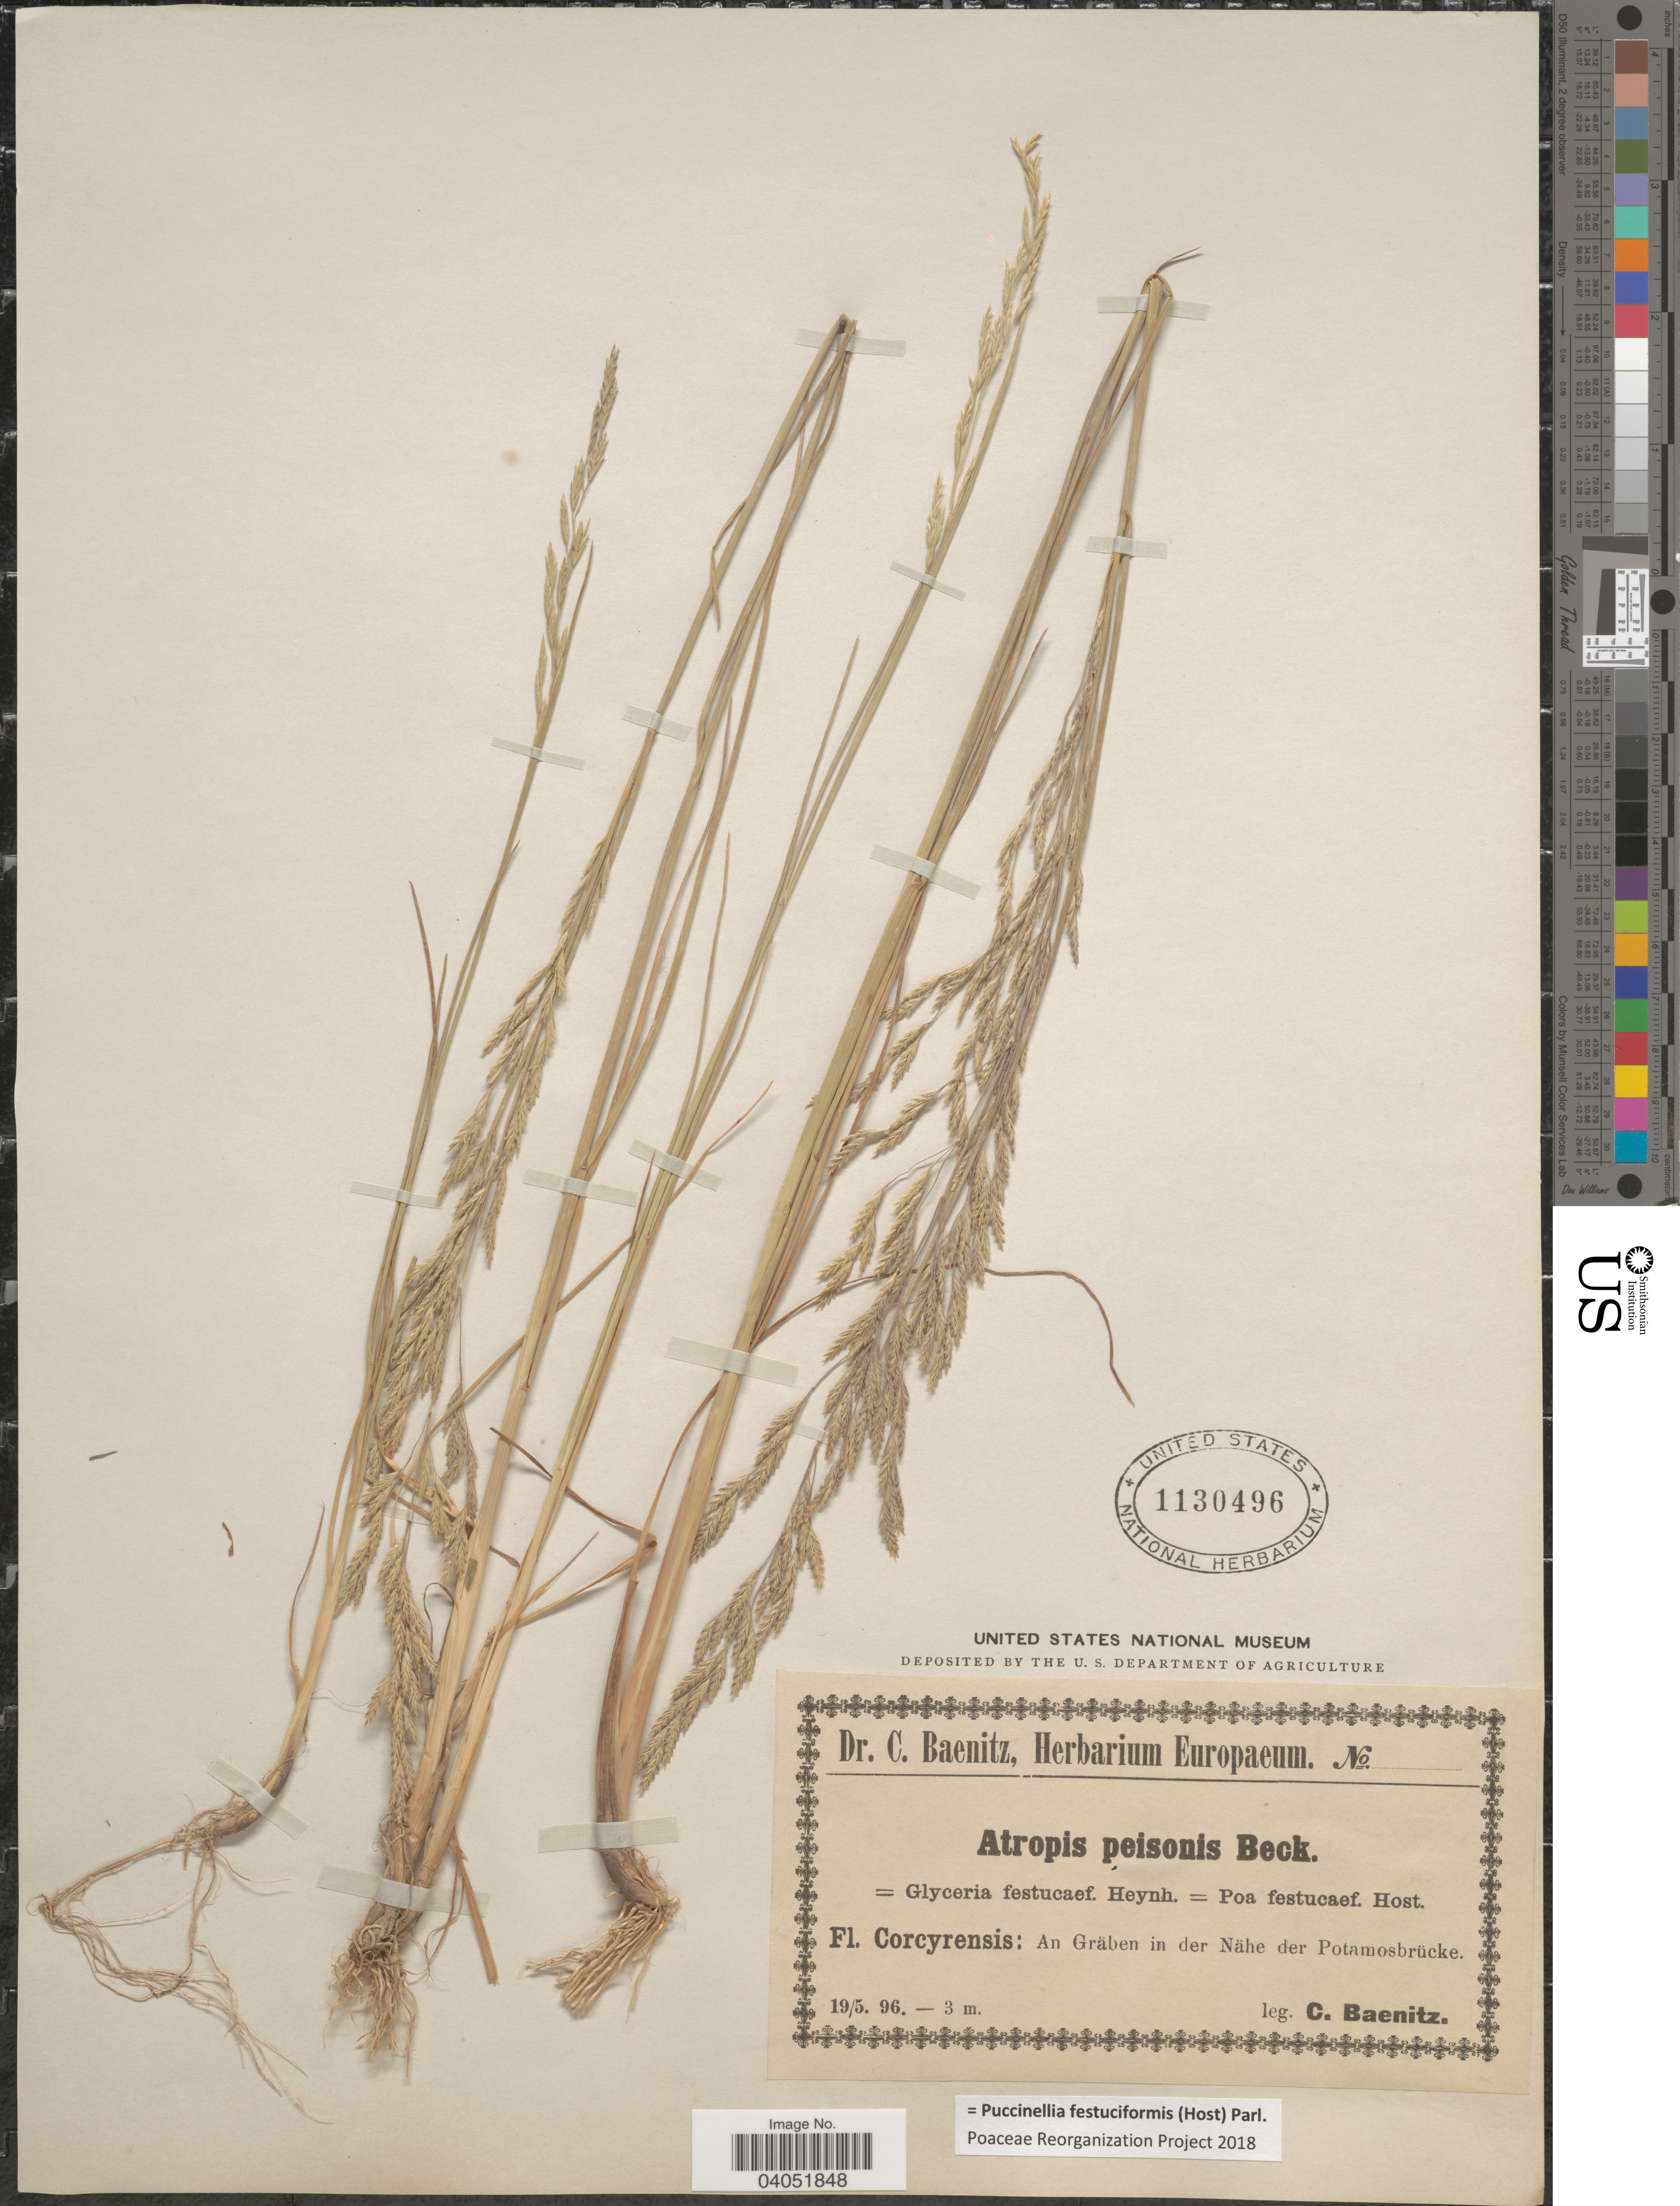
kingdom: Plantae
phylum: Tracheophyta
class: Liliopsida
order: Poales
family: Poaceae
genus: Puccinellia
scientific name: Puccinellia festuciformis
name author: (Host) Parl.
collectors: C. G. Baenitz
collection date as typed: Transcribed d/m/y: 19/5/96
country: Greece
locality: Corcyrensis: An Gräben in der Nähe der Potamosbrücke.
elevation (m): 3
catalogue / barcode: US 1130496